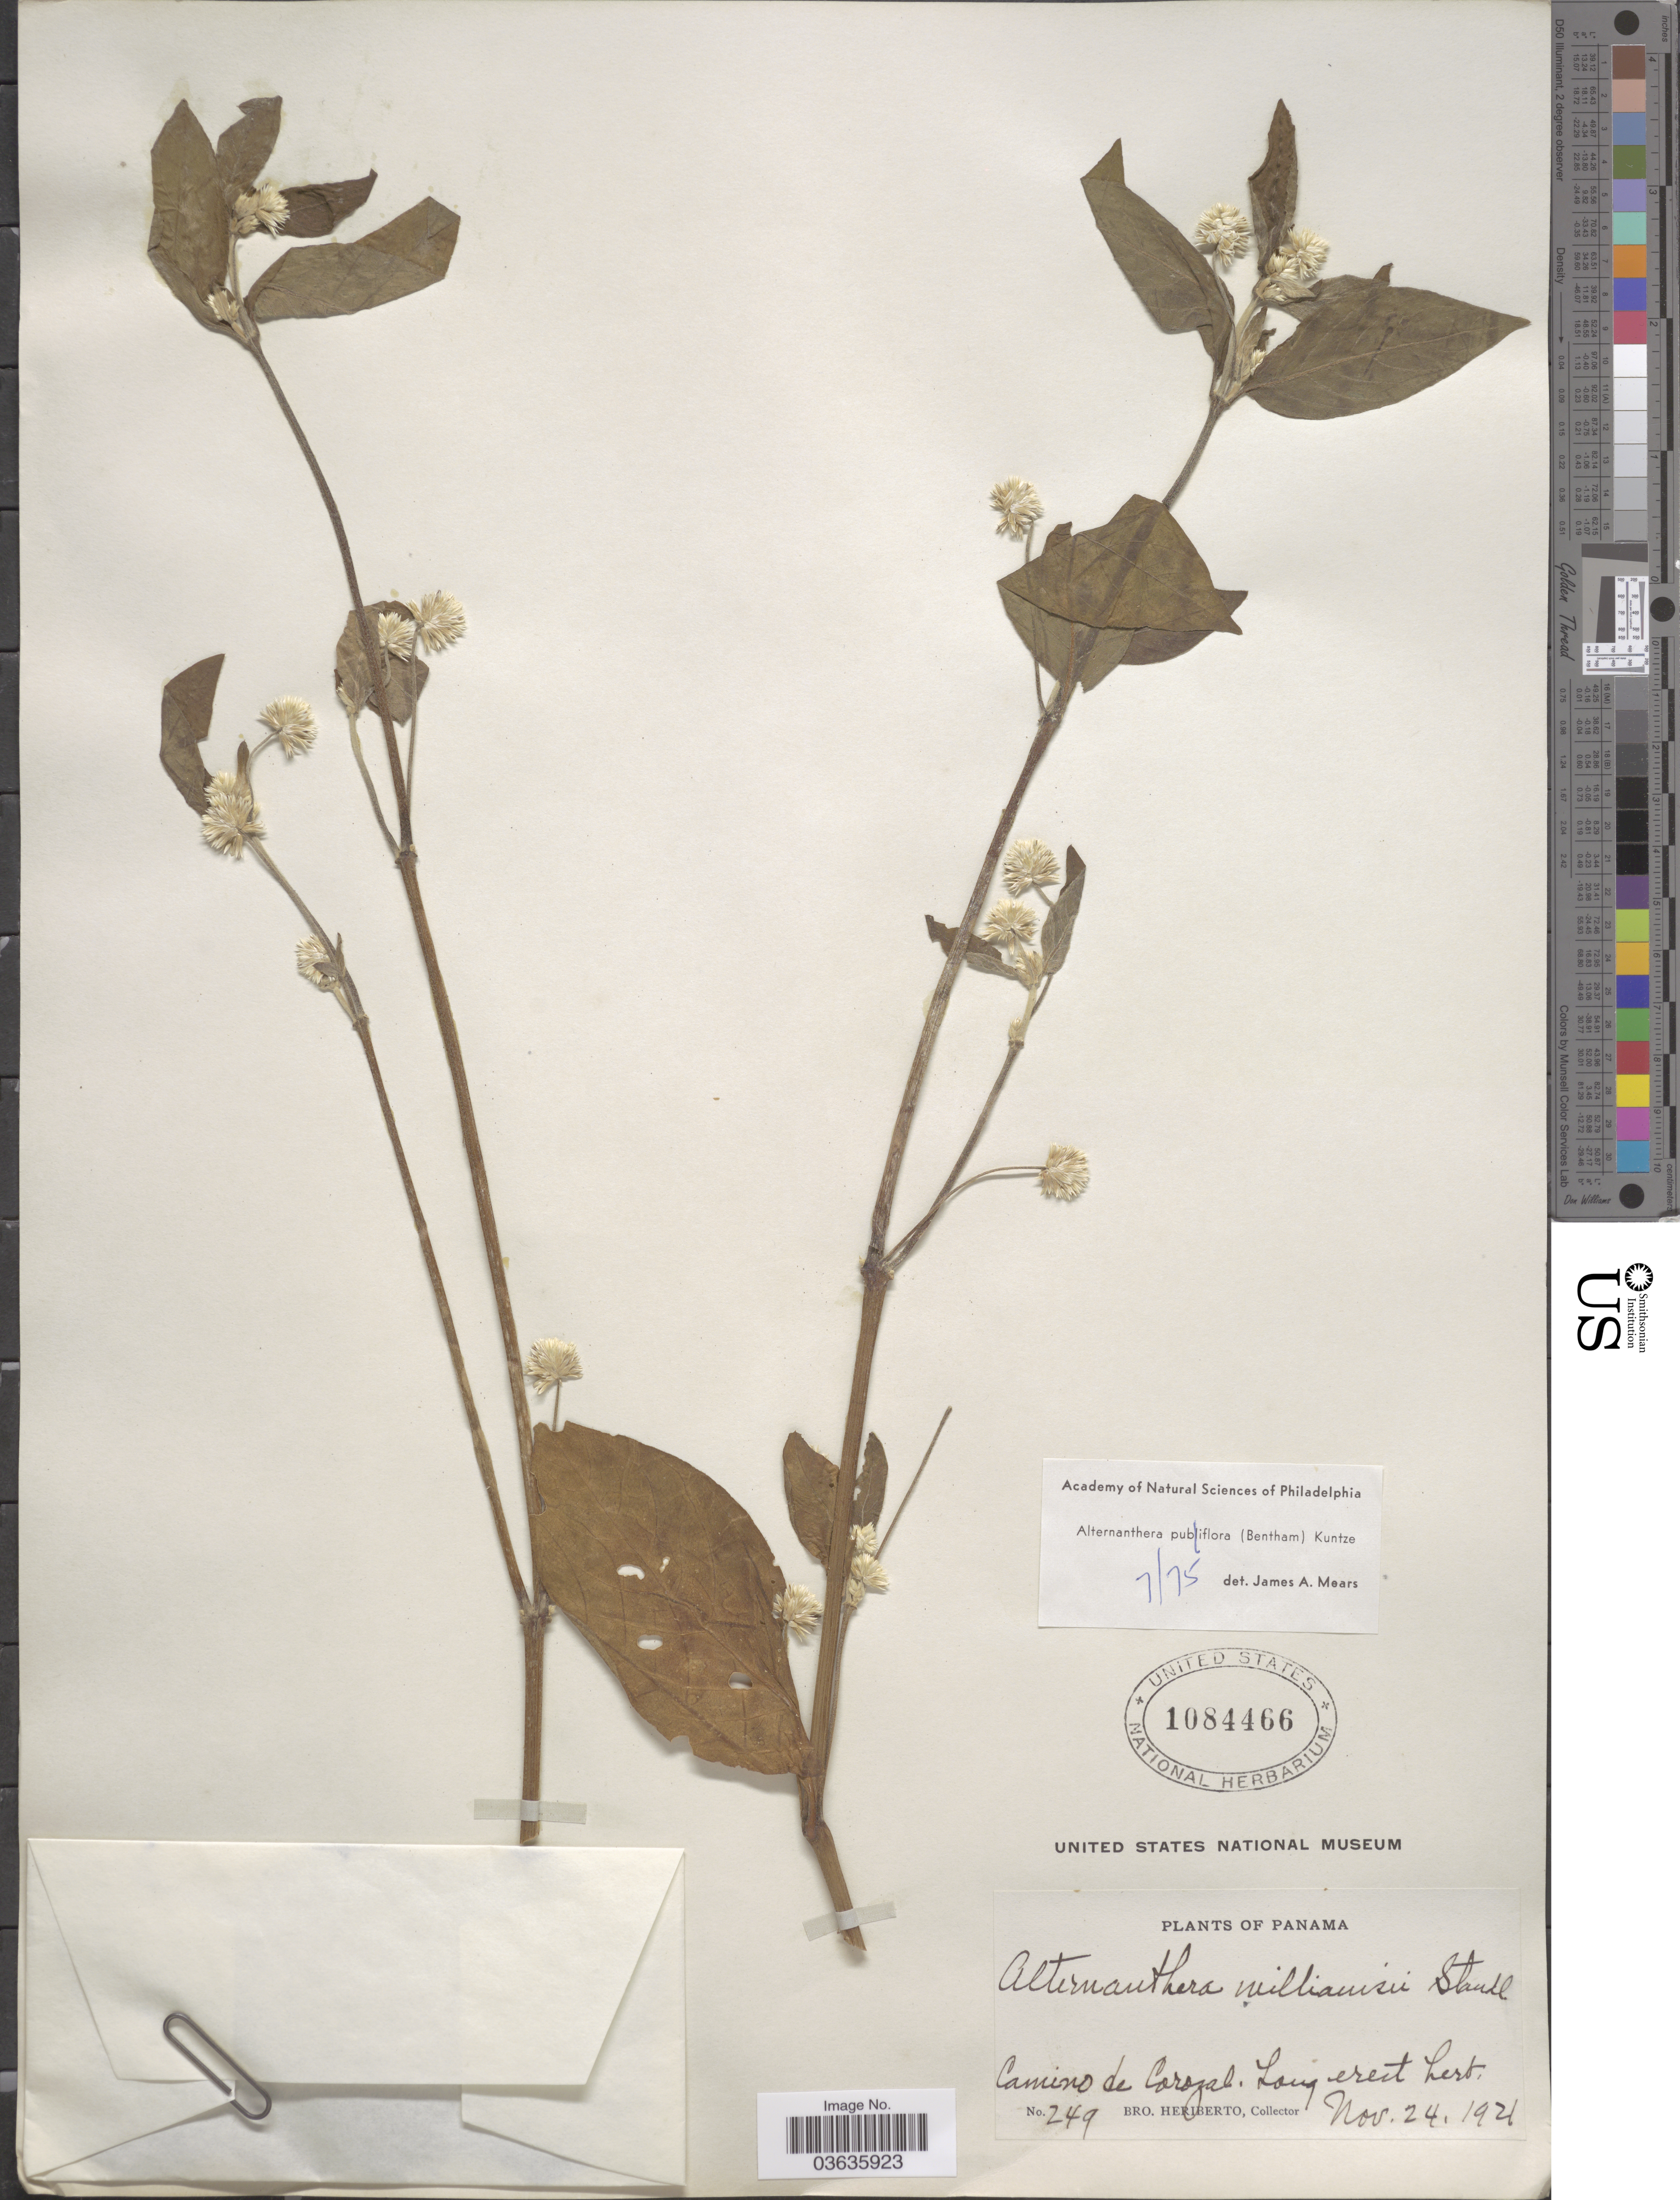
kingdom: Plantae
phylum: Tracheophyta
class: Magnoliopsida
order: Caryophyllales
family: Amaranthaceae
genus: Alternanthera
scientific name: Alternanthera pubiflora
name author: (Benth.) Kuntze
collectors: B. Heriberto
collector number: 249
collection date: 1921-11-24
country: Panama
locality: Camino de Corozal.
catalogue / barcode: US 1084466